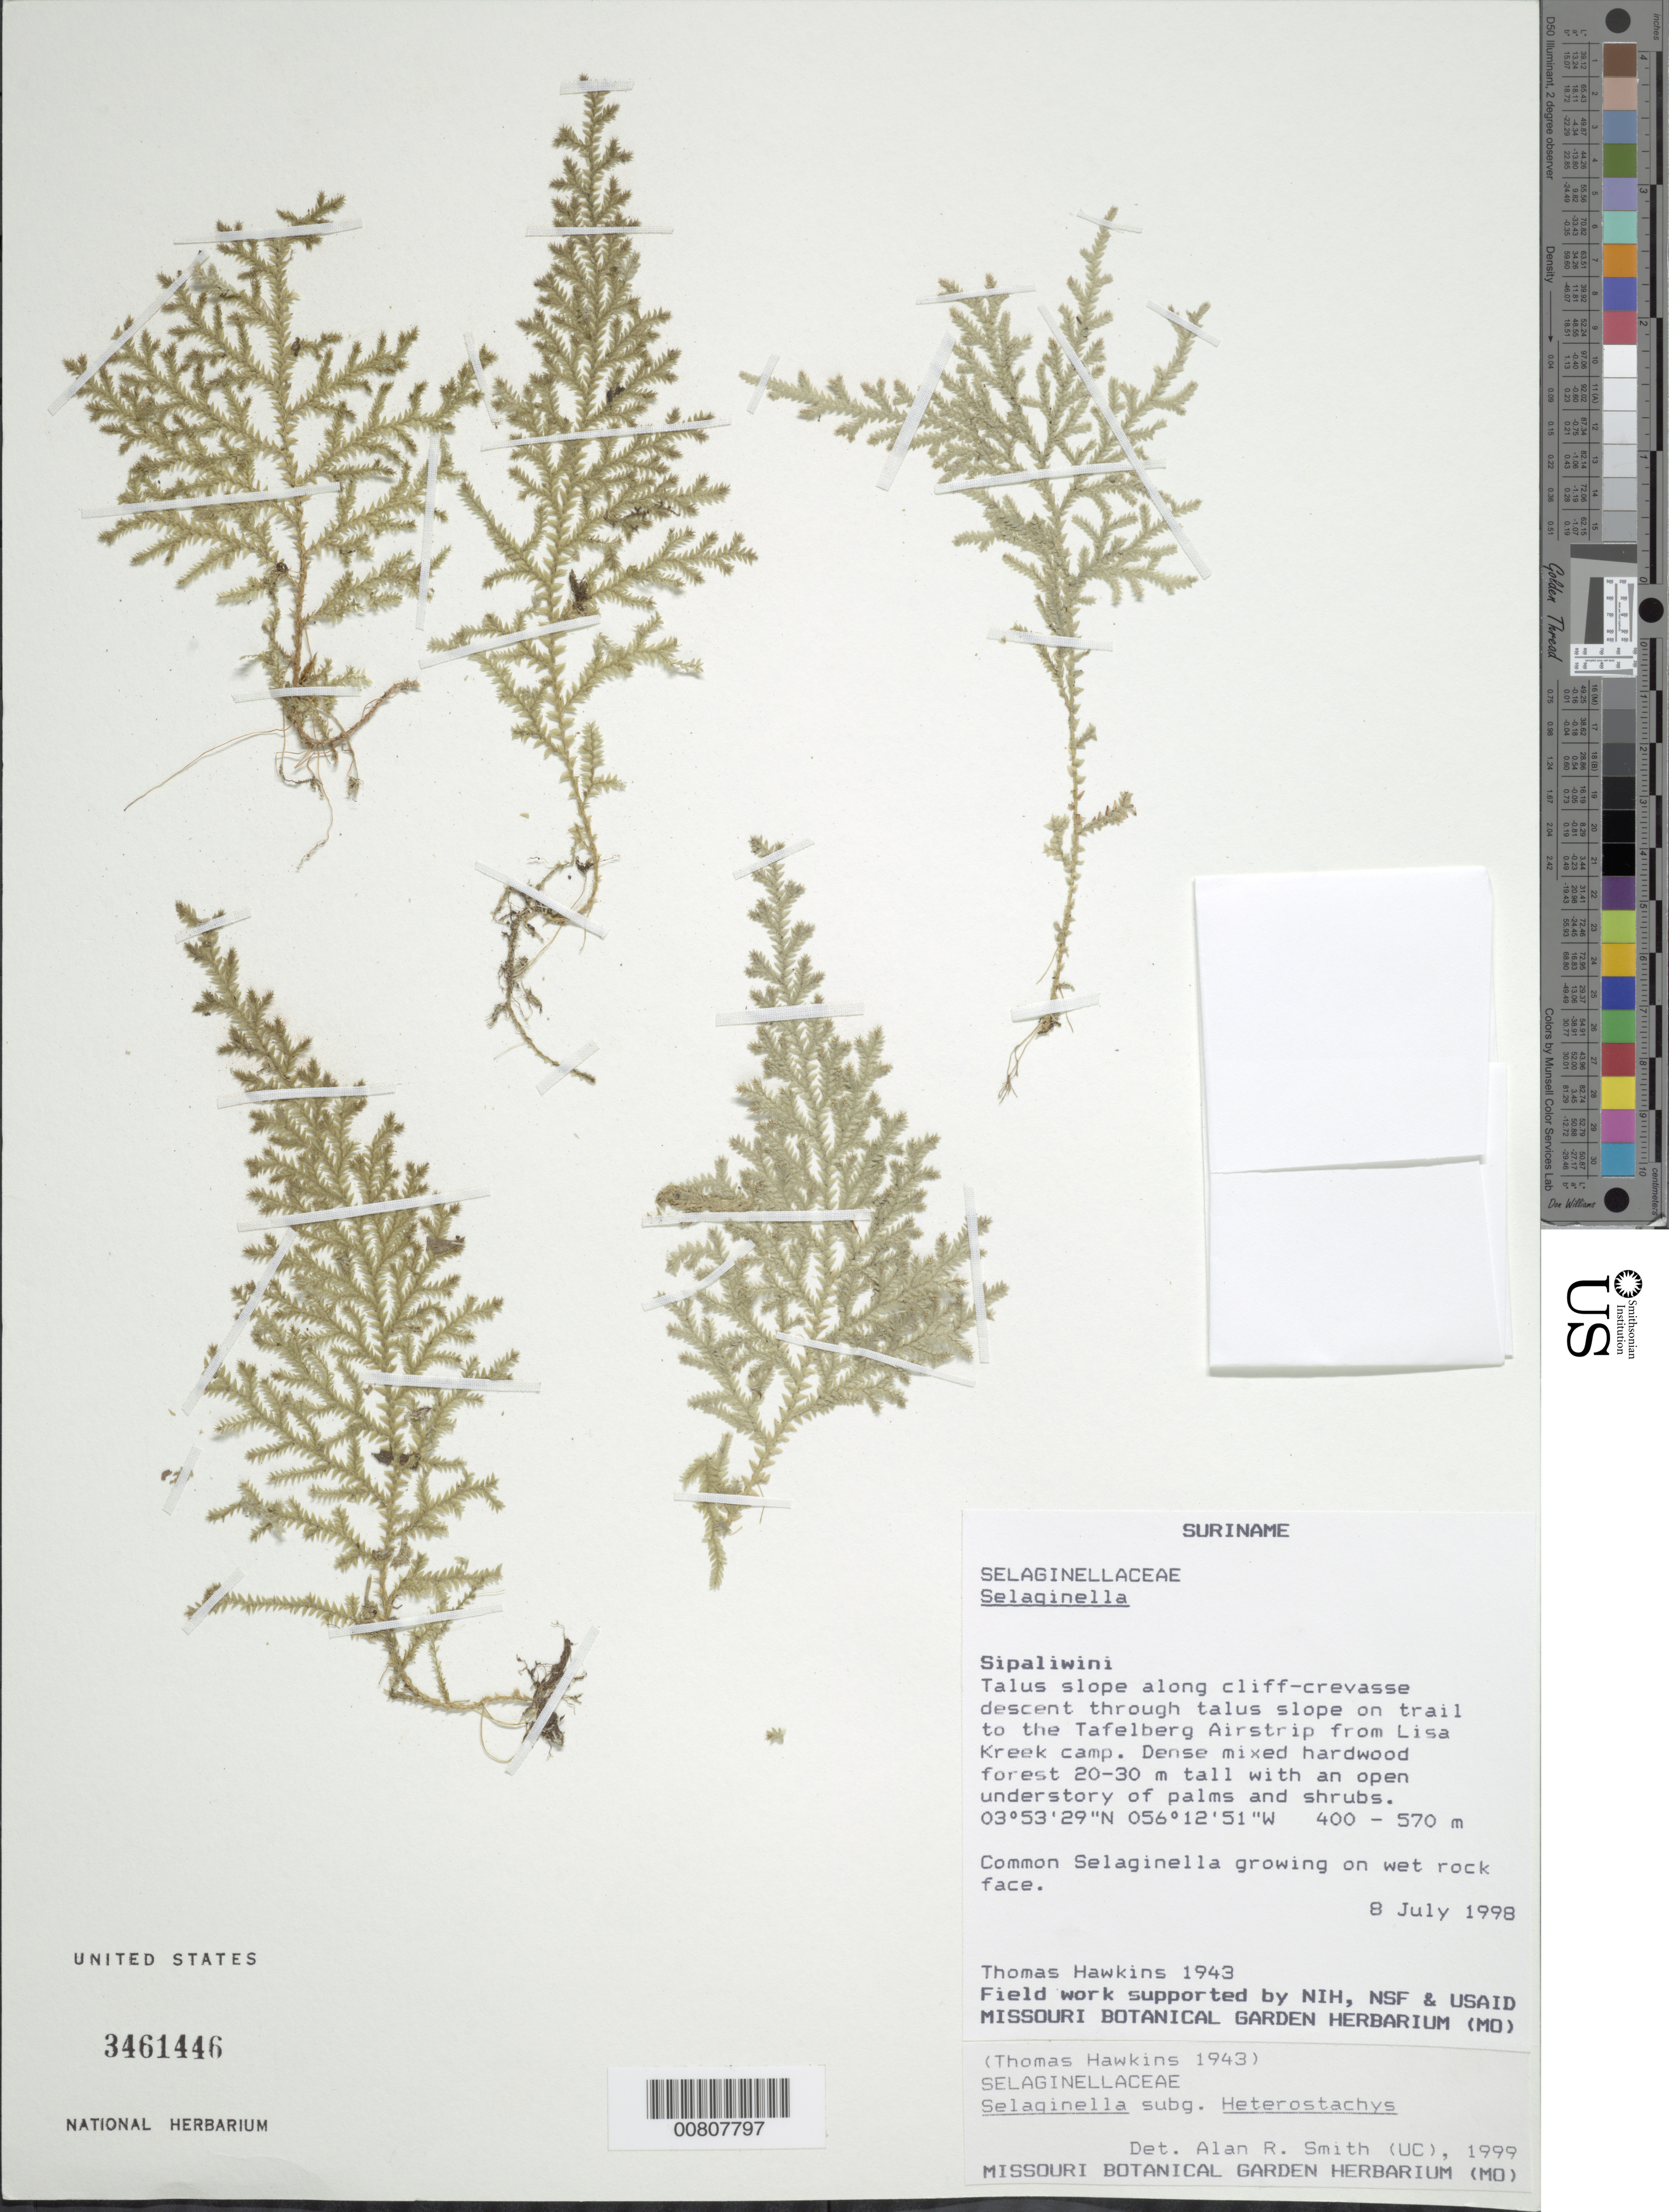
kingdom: Plantae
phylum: Tracheophyta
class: Lycopodiopsida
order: Selaginellales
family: Selaginellaceae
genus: Selaginella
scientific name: Selaginella sandwithii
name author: Alston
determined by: Valdespino, I. A., (PMA), Universidad de Panama (PANAMA)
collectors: T. Hawkins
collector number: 1943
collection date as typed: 8-Jul-98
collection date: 1998-07-08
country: Suriname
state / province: Sipaliwini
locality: Tafelberg (Table Mountain), airstrip trail from Lisa Kreek camp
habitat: Dense mixed hardwood forest 20-30 m tall with open understory od palms & shrubs; growing on wet rock face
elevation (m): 400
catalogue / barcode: US 3461446